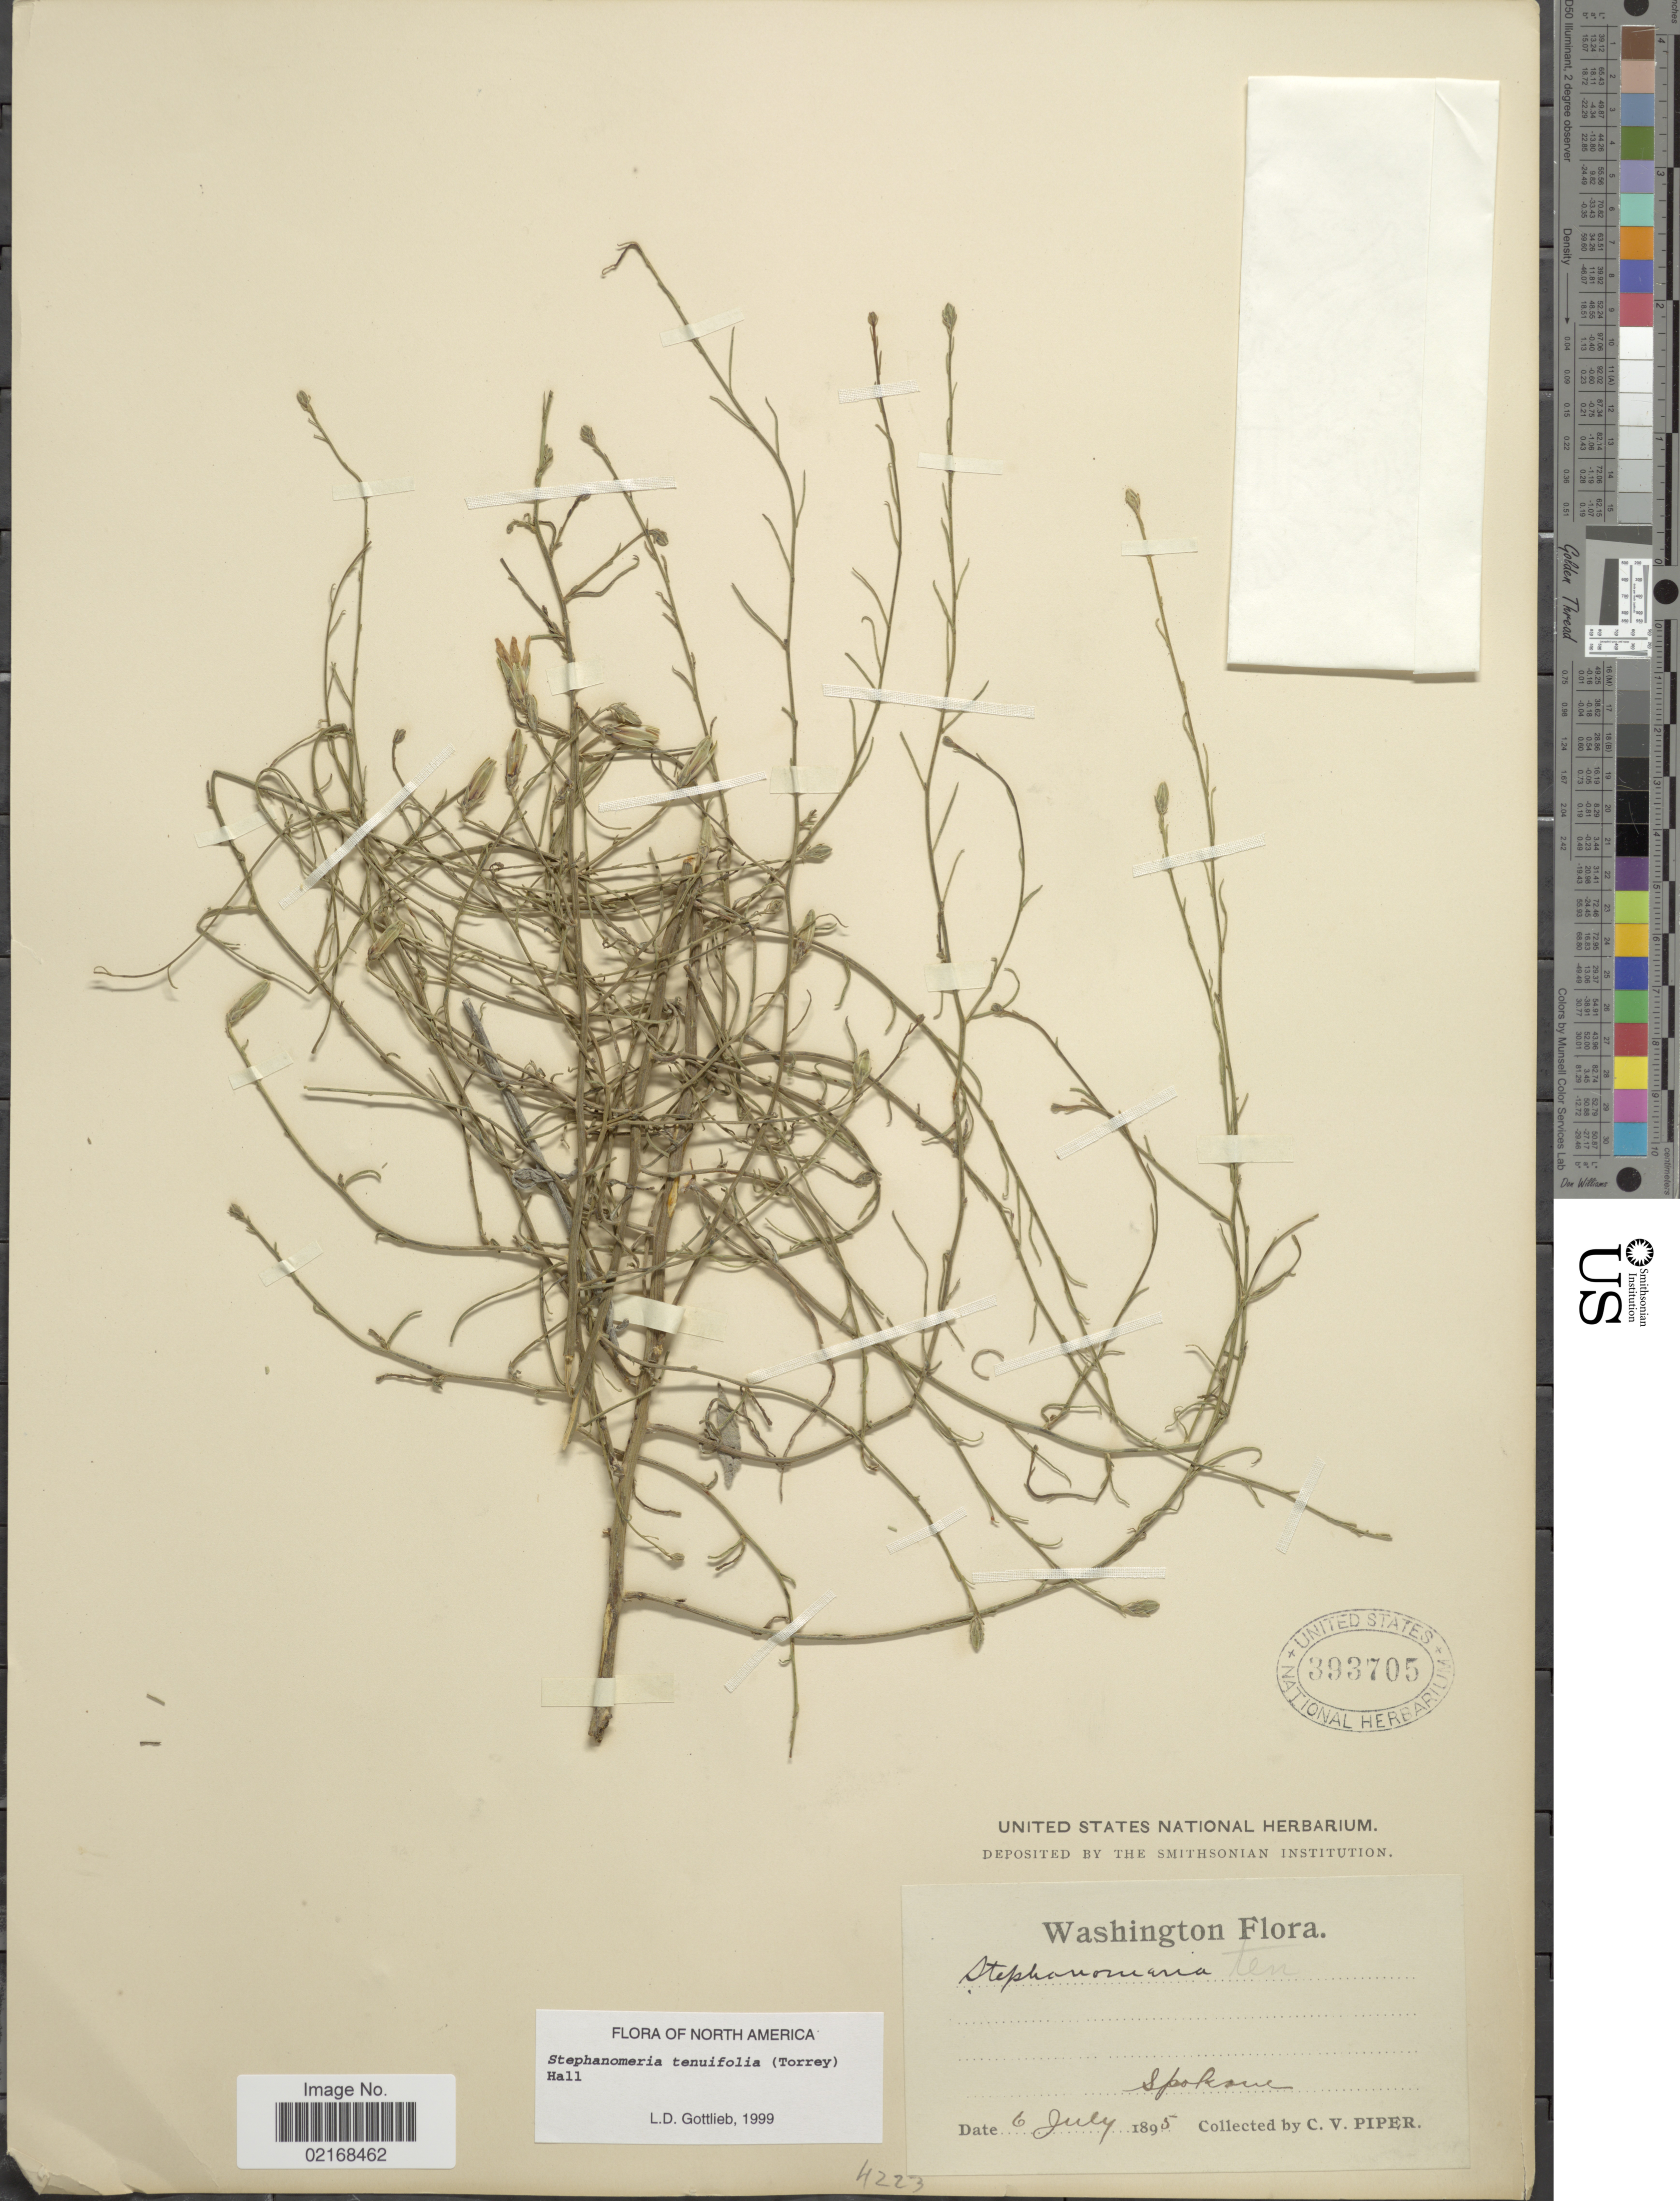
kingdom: Plantae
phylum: Tracheophyta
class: Magnoliopsida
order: Asterales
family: Asteraceae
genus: Stephanomeria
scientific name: Stephanomeria tenuifolia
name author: (Torr.) H.M. Hall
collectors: C. V. Piper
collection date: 1895-07-06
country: United States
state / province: Washington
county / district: Spokane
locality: Spokane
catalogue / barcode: US 393705